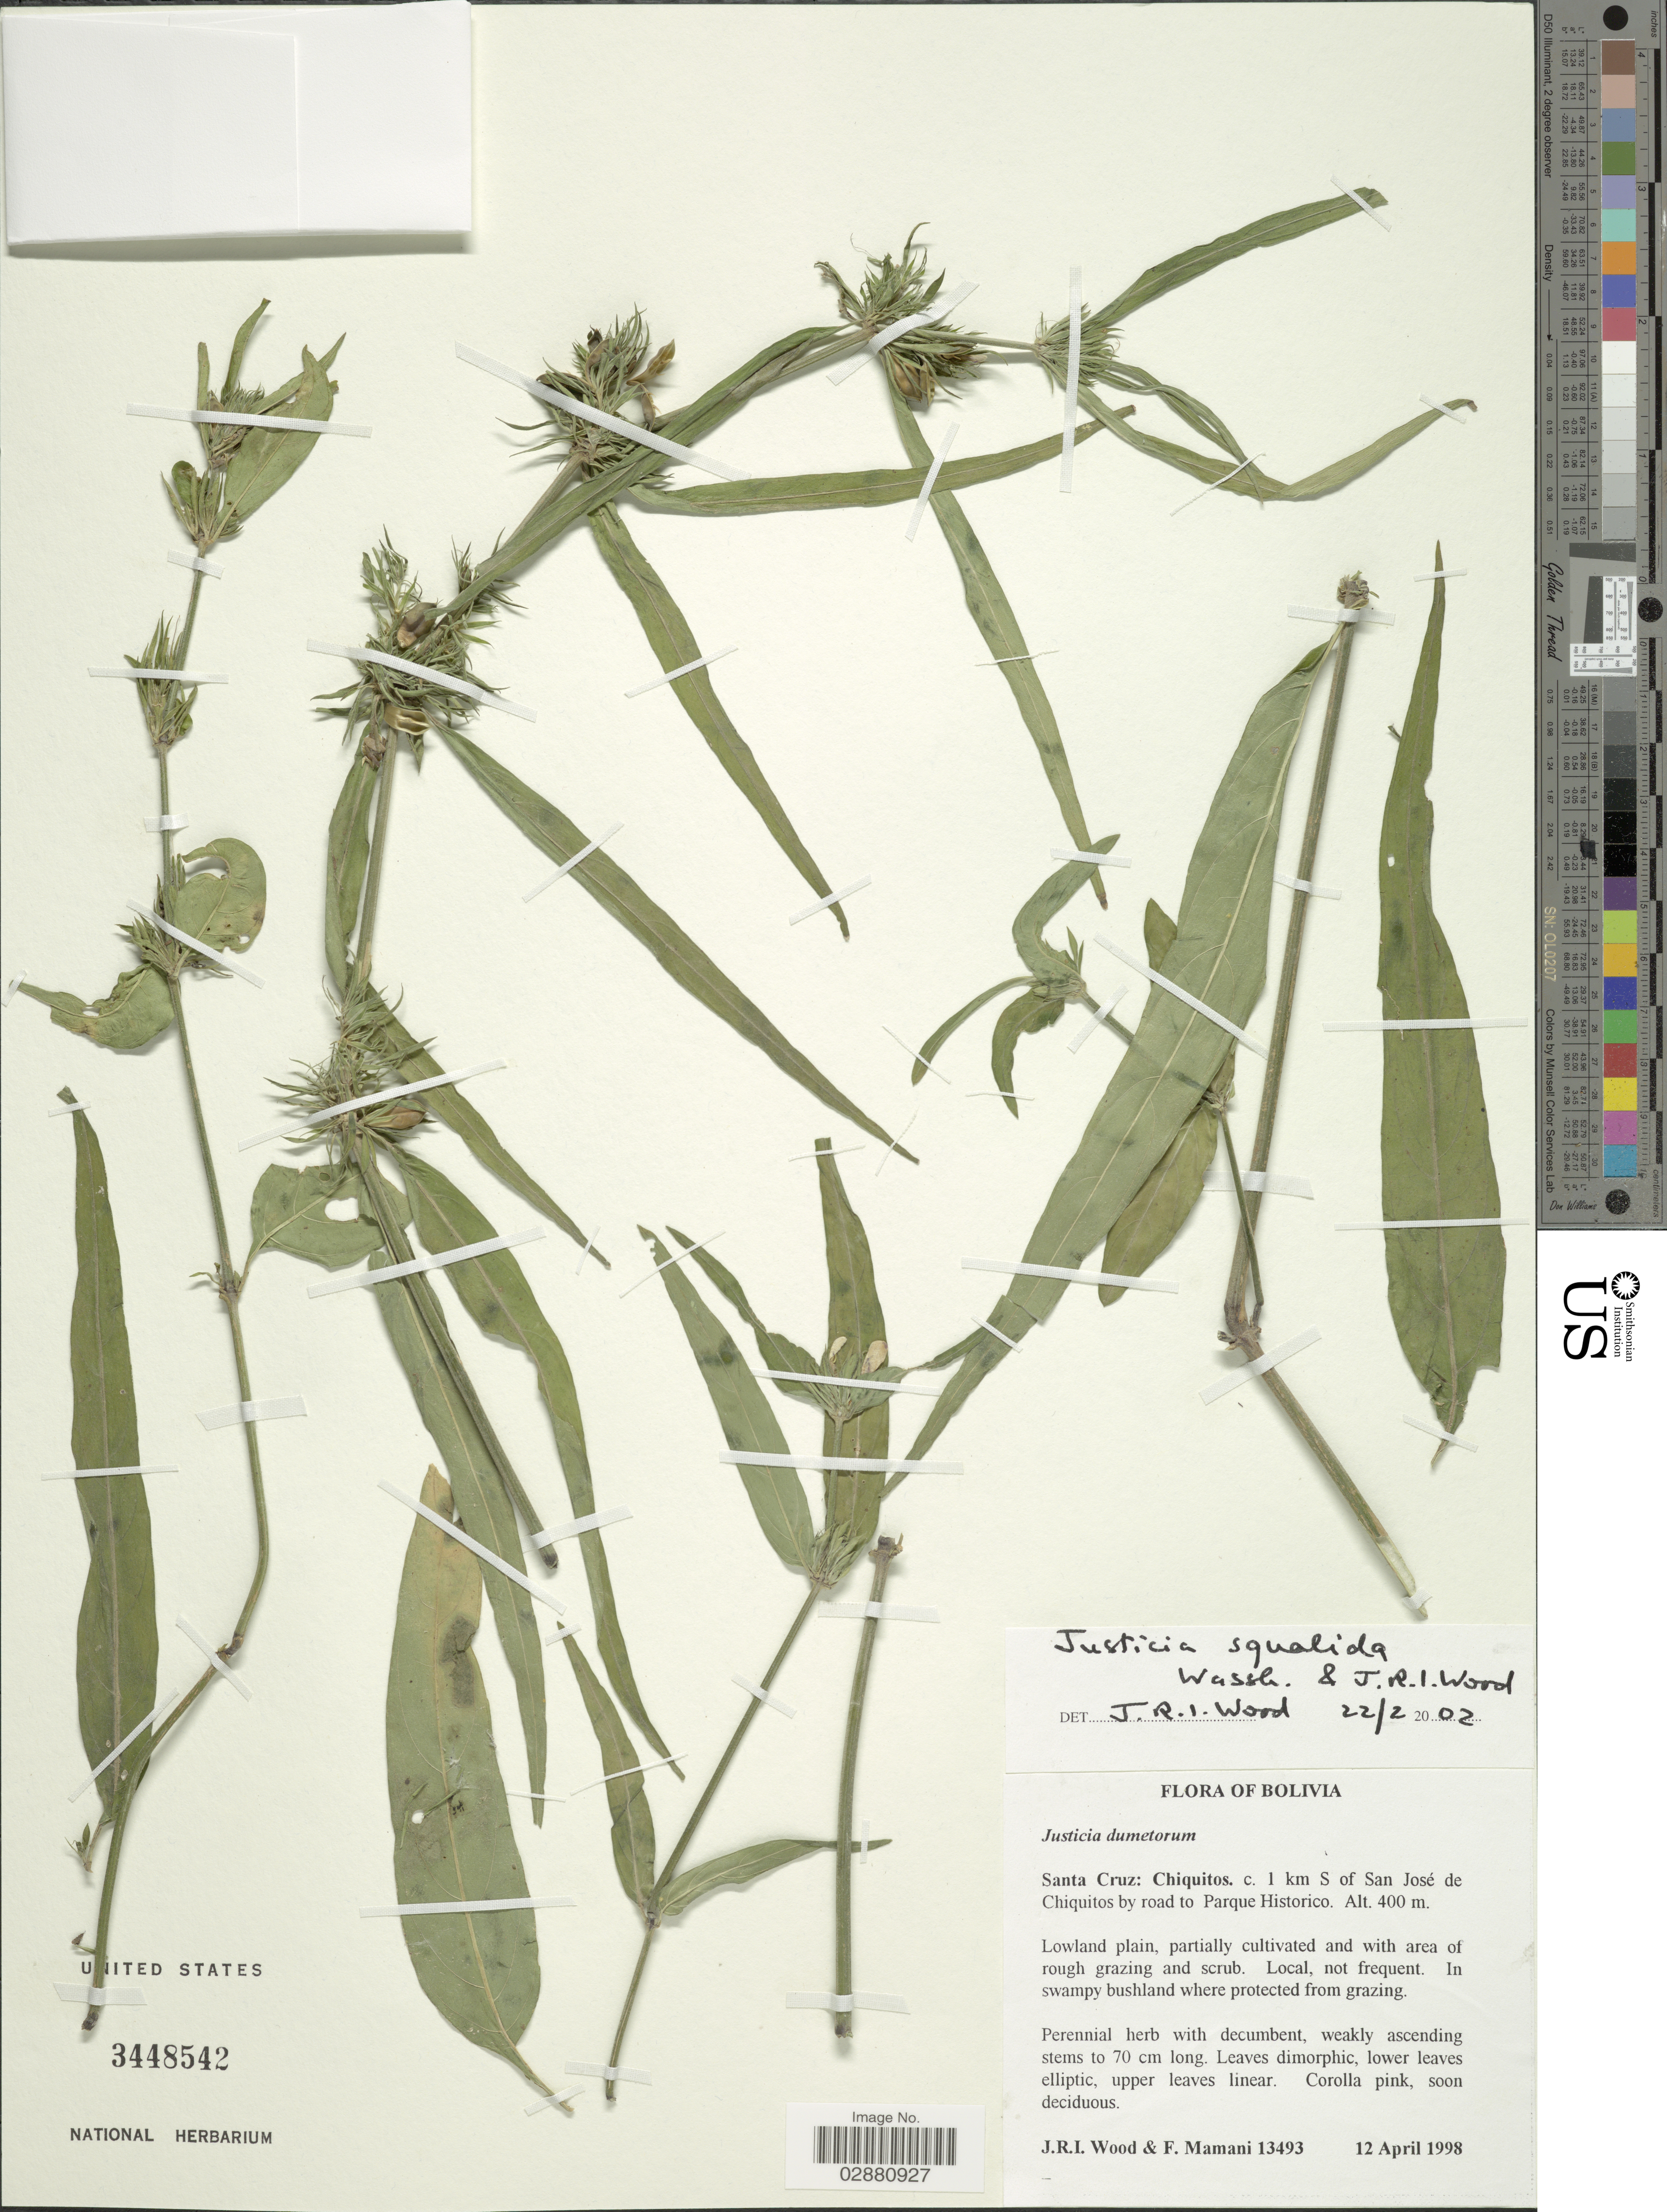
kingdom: Plantae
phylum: Tracheophyta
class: Magnoliopsida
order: Lamiales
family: Acanthaceae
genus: Justicia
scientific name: Justicia squalida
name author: Wassh. & J.R.I. Wood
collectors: J. R. I. Wood & F. Mamani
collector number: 13493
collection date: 1998-04-12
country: Bolivia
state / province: Santa Cruz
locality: Chiquitos, c. 1 km S of San José de Chiquitos by road to Parque Historico.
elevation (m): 400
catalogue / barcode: US 3448542